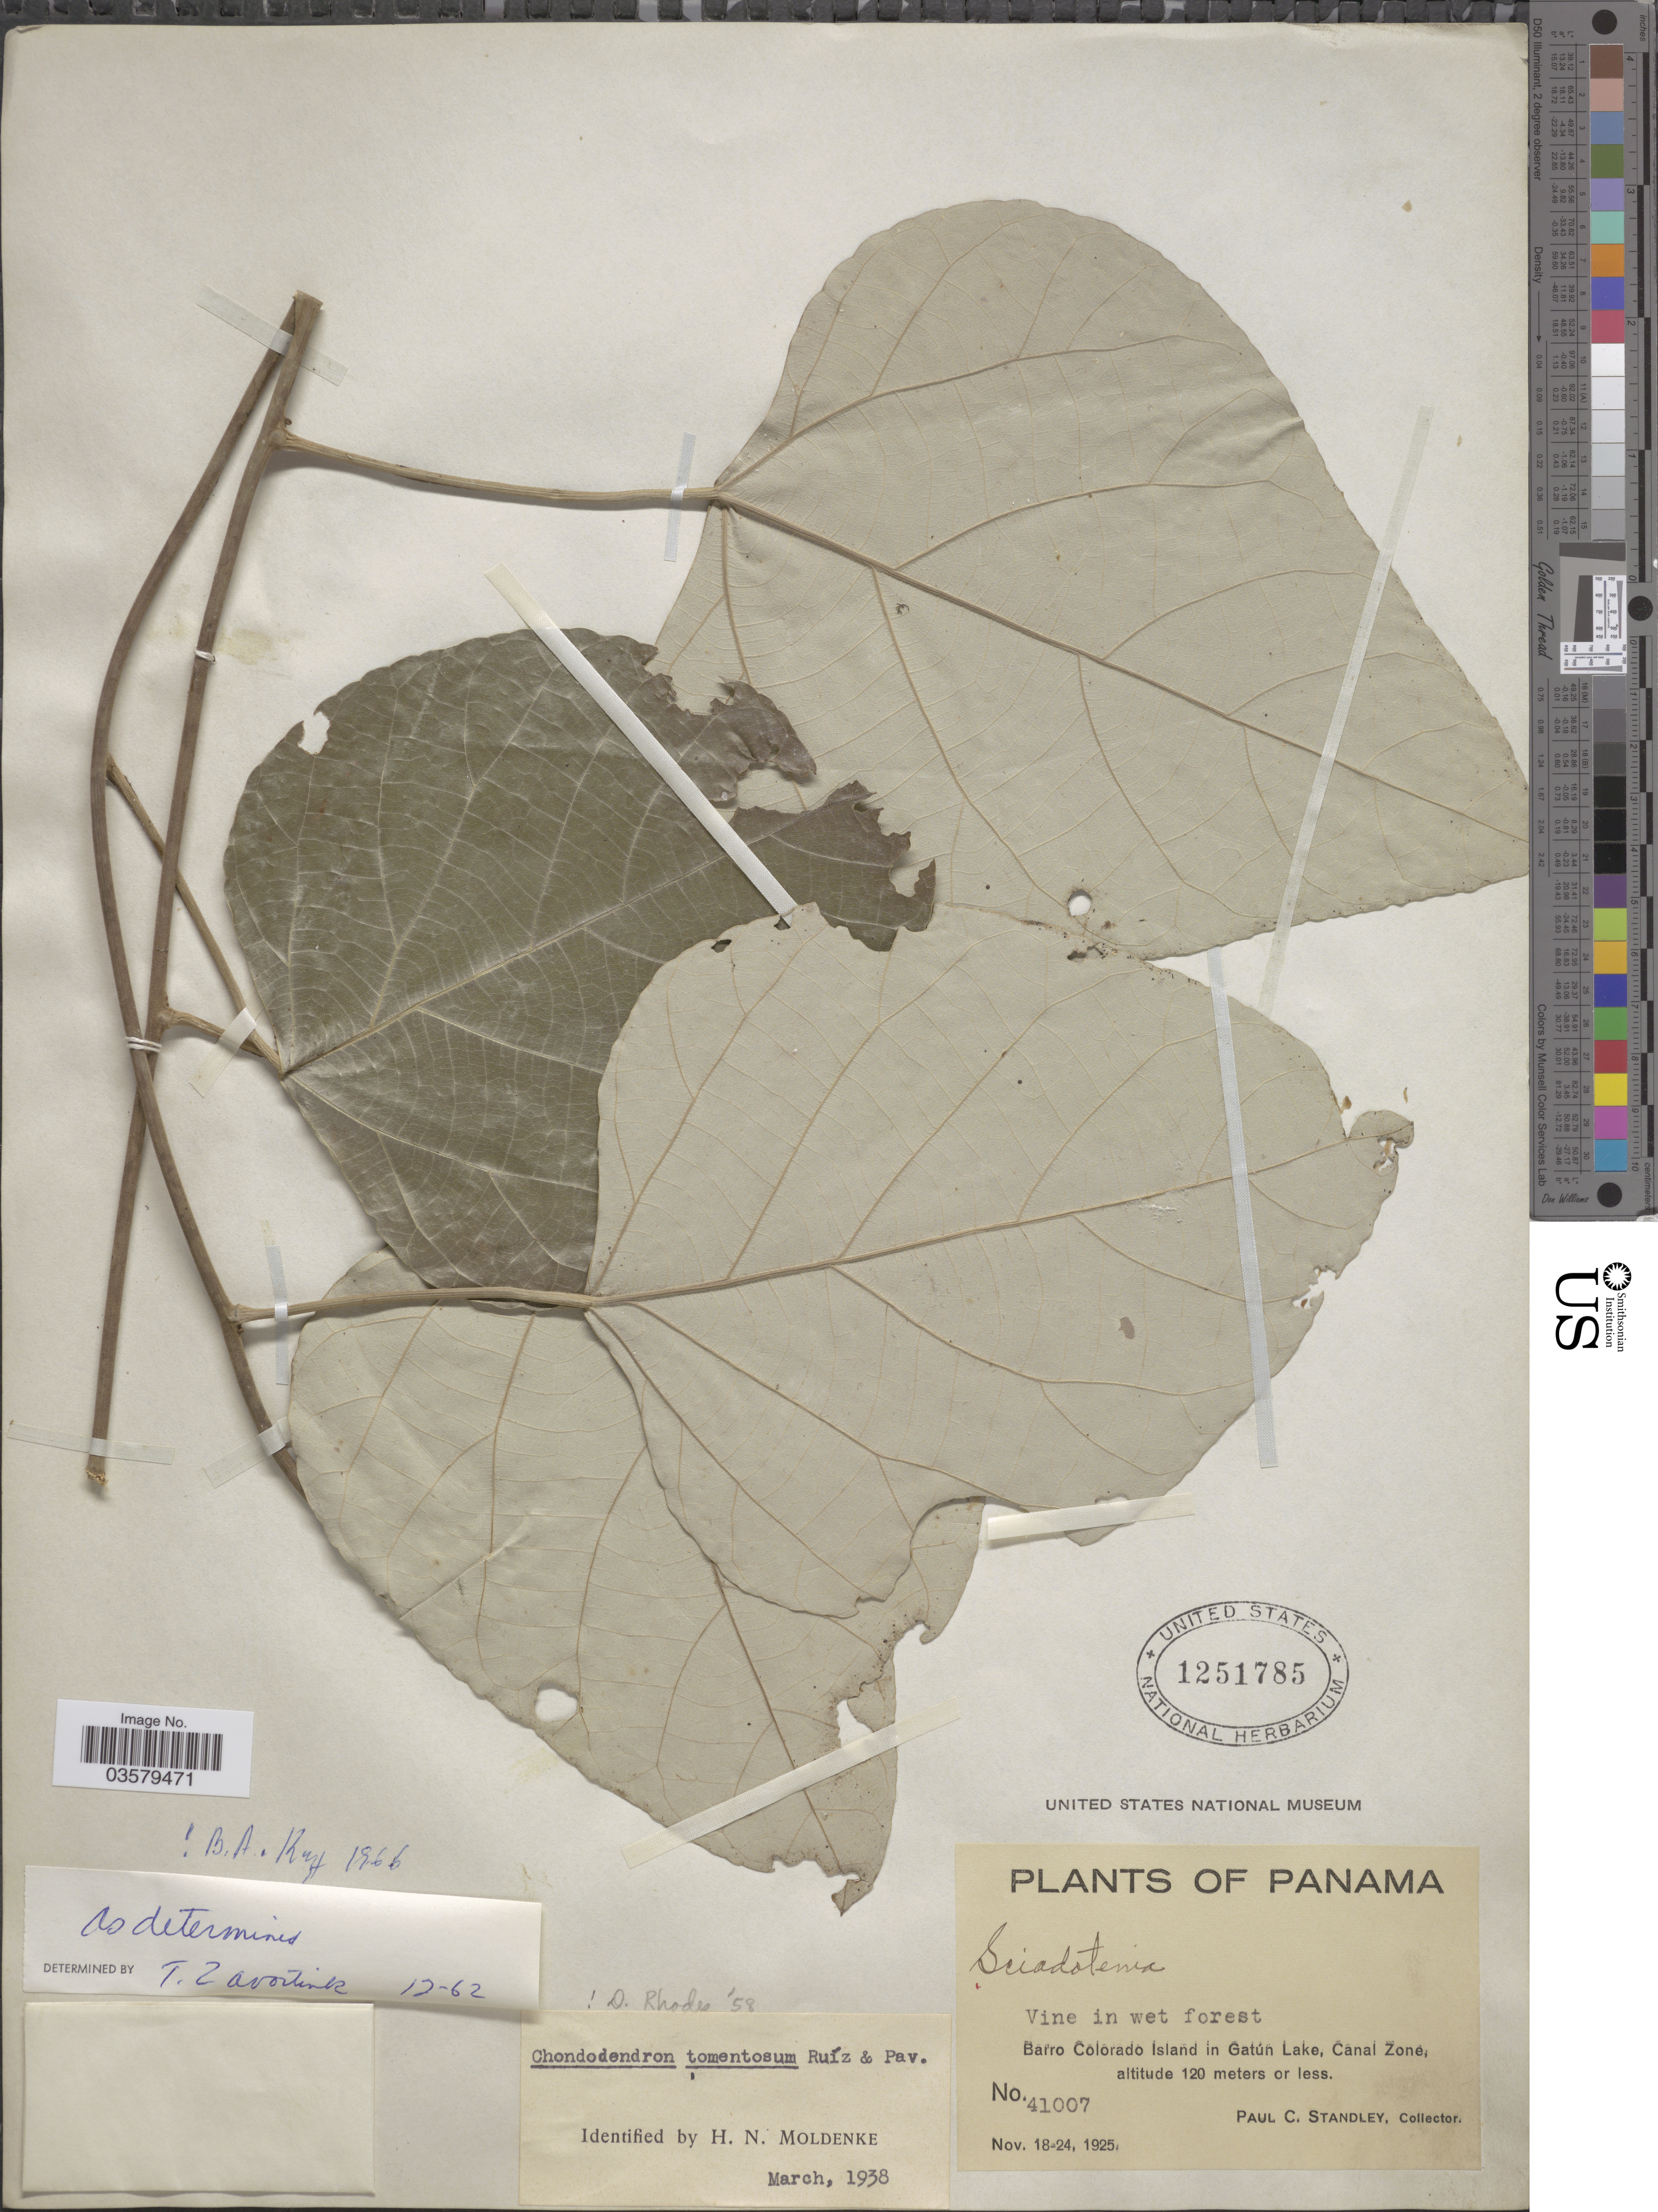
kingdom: Plantae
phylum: Tracheophyta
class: Magnoliopsida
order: Ranunculales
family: Menispermaceae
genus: Chondrodendron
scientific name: Chondrodendron tomentosum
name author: Ruiz & Pav.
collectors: P. C. Standley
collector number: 41007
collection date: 1925-11-18/1925-11-24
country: Panama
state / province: Panamá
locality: Barro Colorado Island in Gatún Lake, Canal Zone.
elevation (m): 120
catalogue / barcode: US 1251785